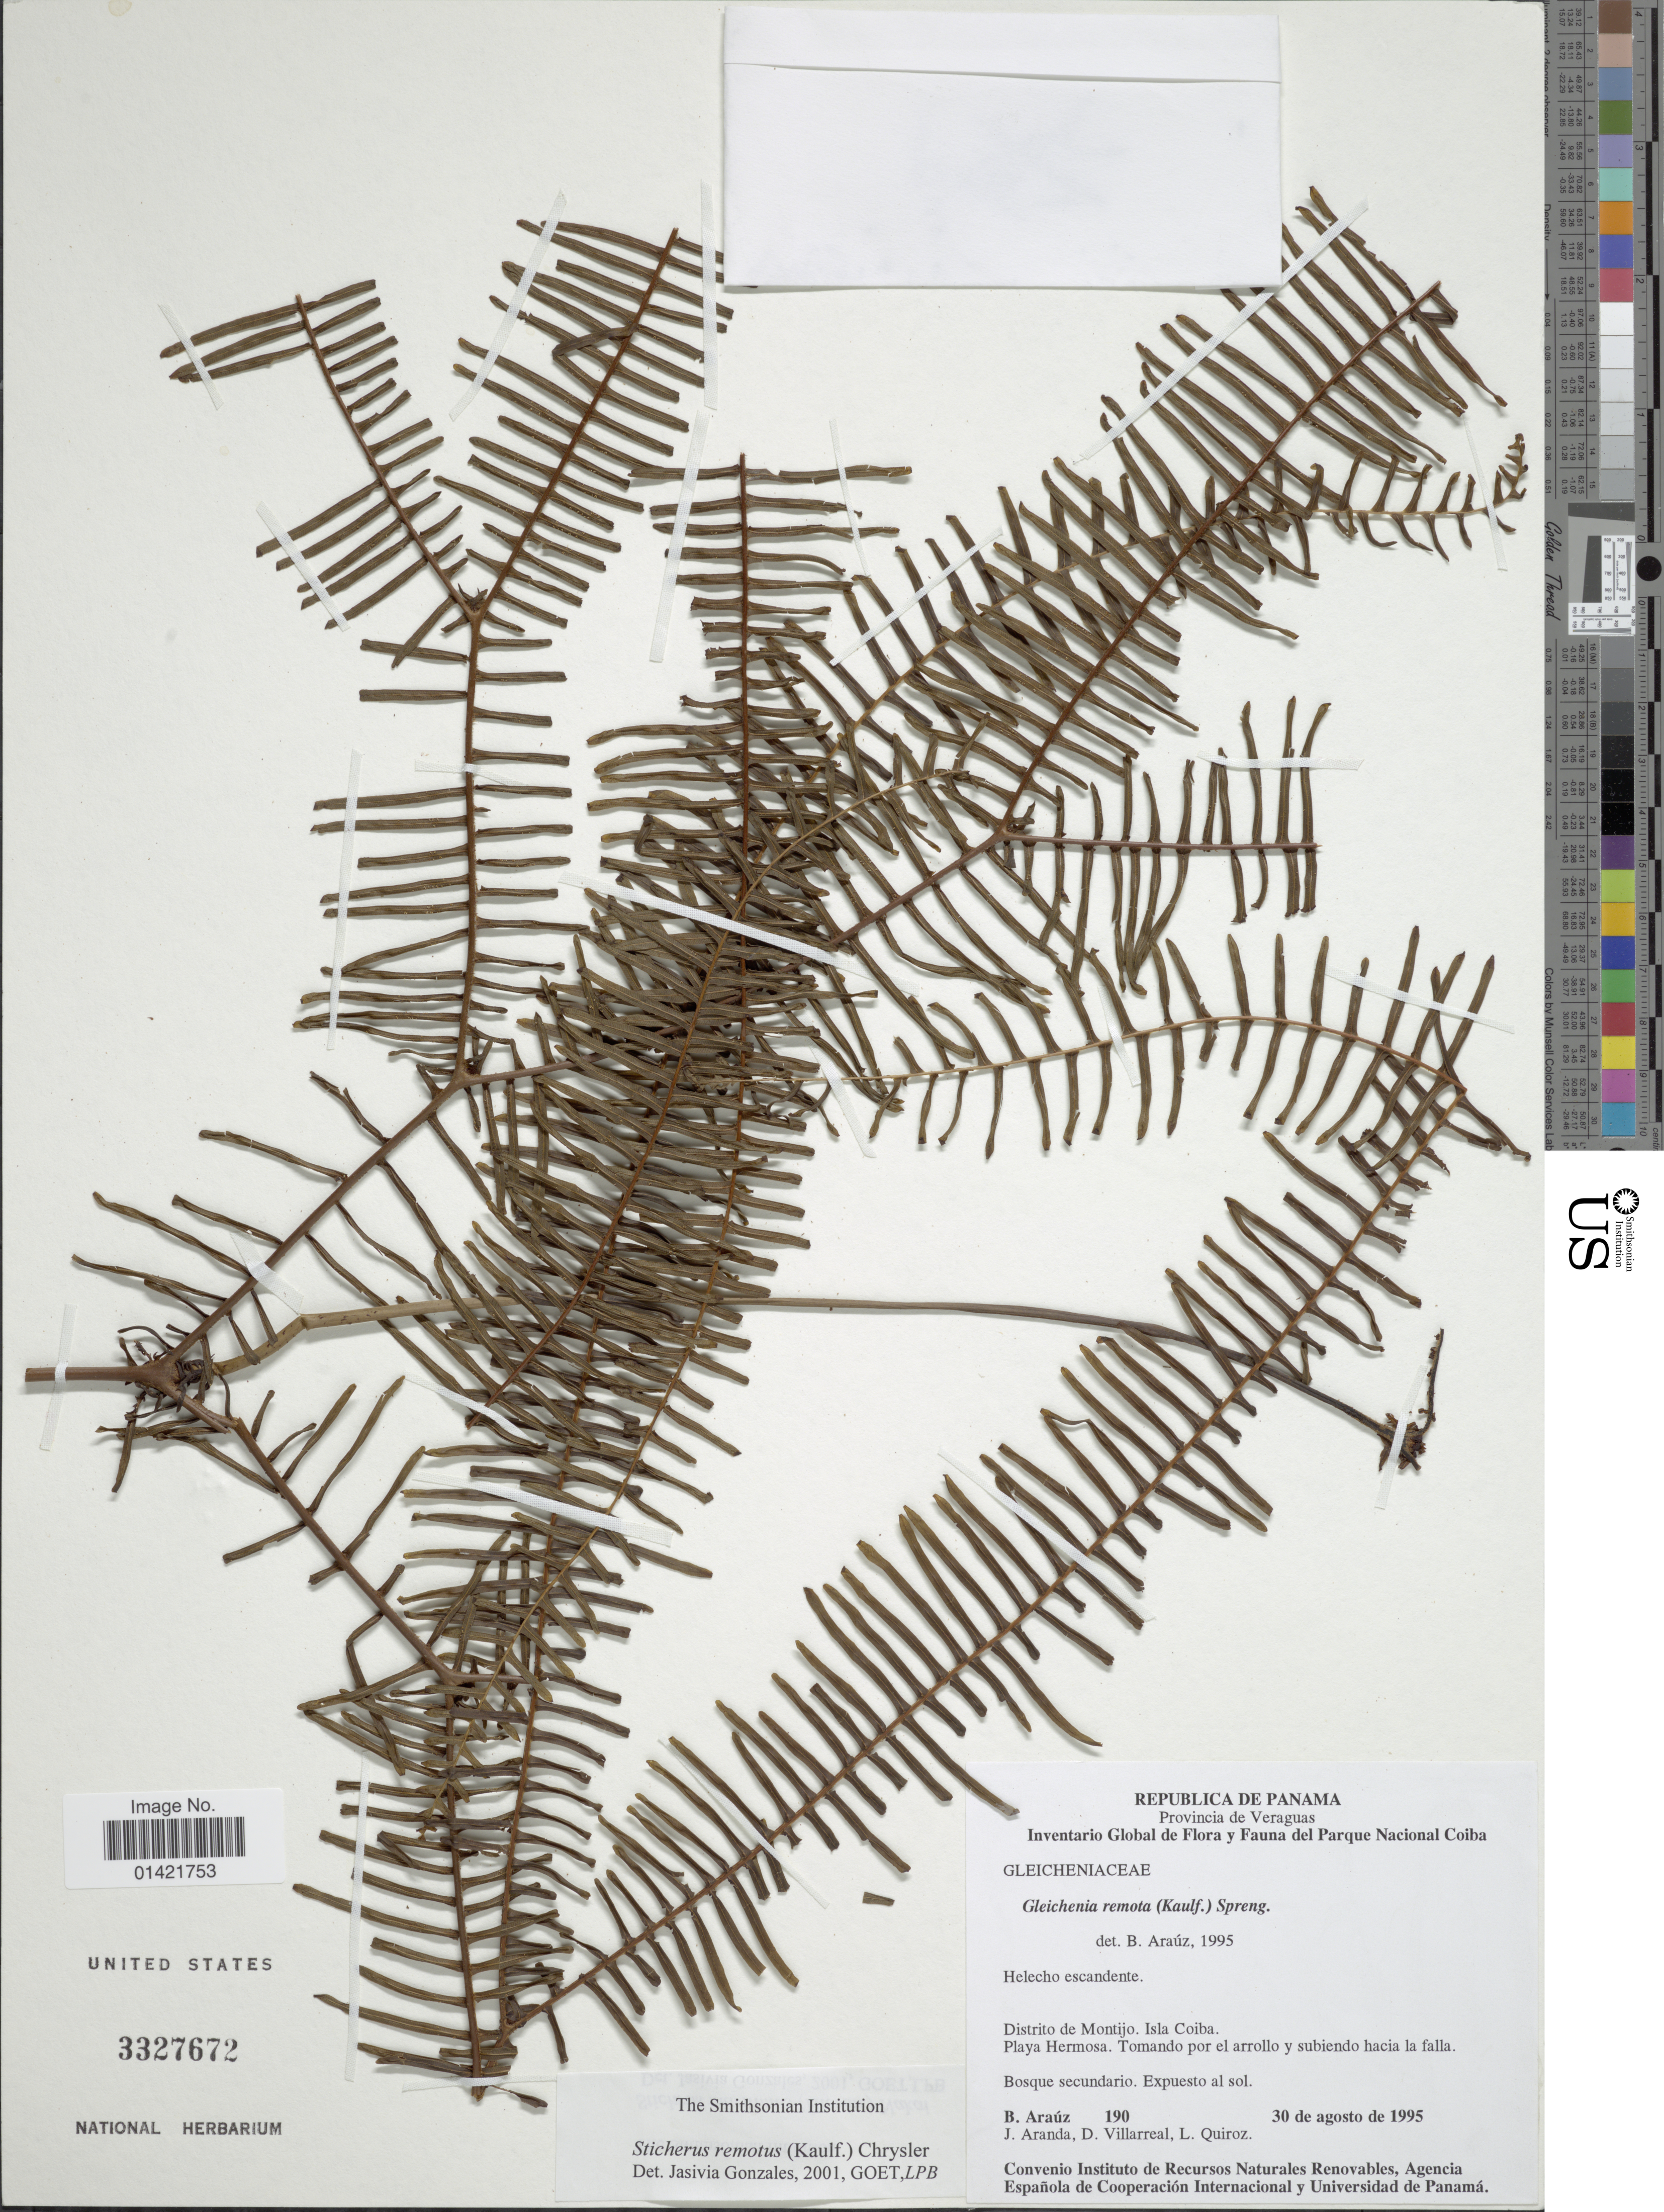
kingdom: Plantae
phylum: Tracheophyta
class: Polypodiopsida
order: Gleicheniales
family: Gleicheniaceae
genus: Sticherus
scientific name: Sticherus remotus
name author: (Kaulf.) Chrysler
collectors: B. Araúz, J. Aranda, D. Villarreal & L. Quiroz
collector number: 190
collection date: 1995-08-30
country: Panama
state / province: Veraguas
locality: Distrito de Montijo. Isla Coiba. Playa Hermosa. Tomando por el arrollo y subiendo hacia la falla.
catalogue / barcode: US 3327672